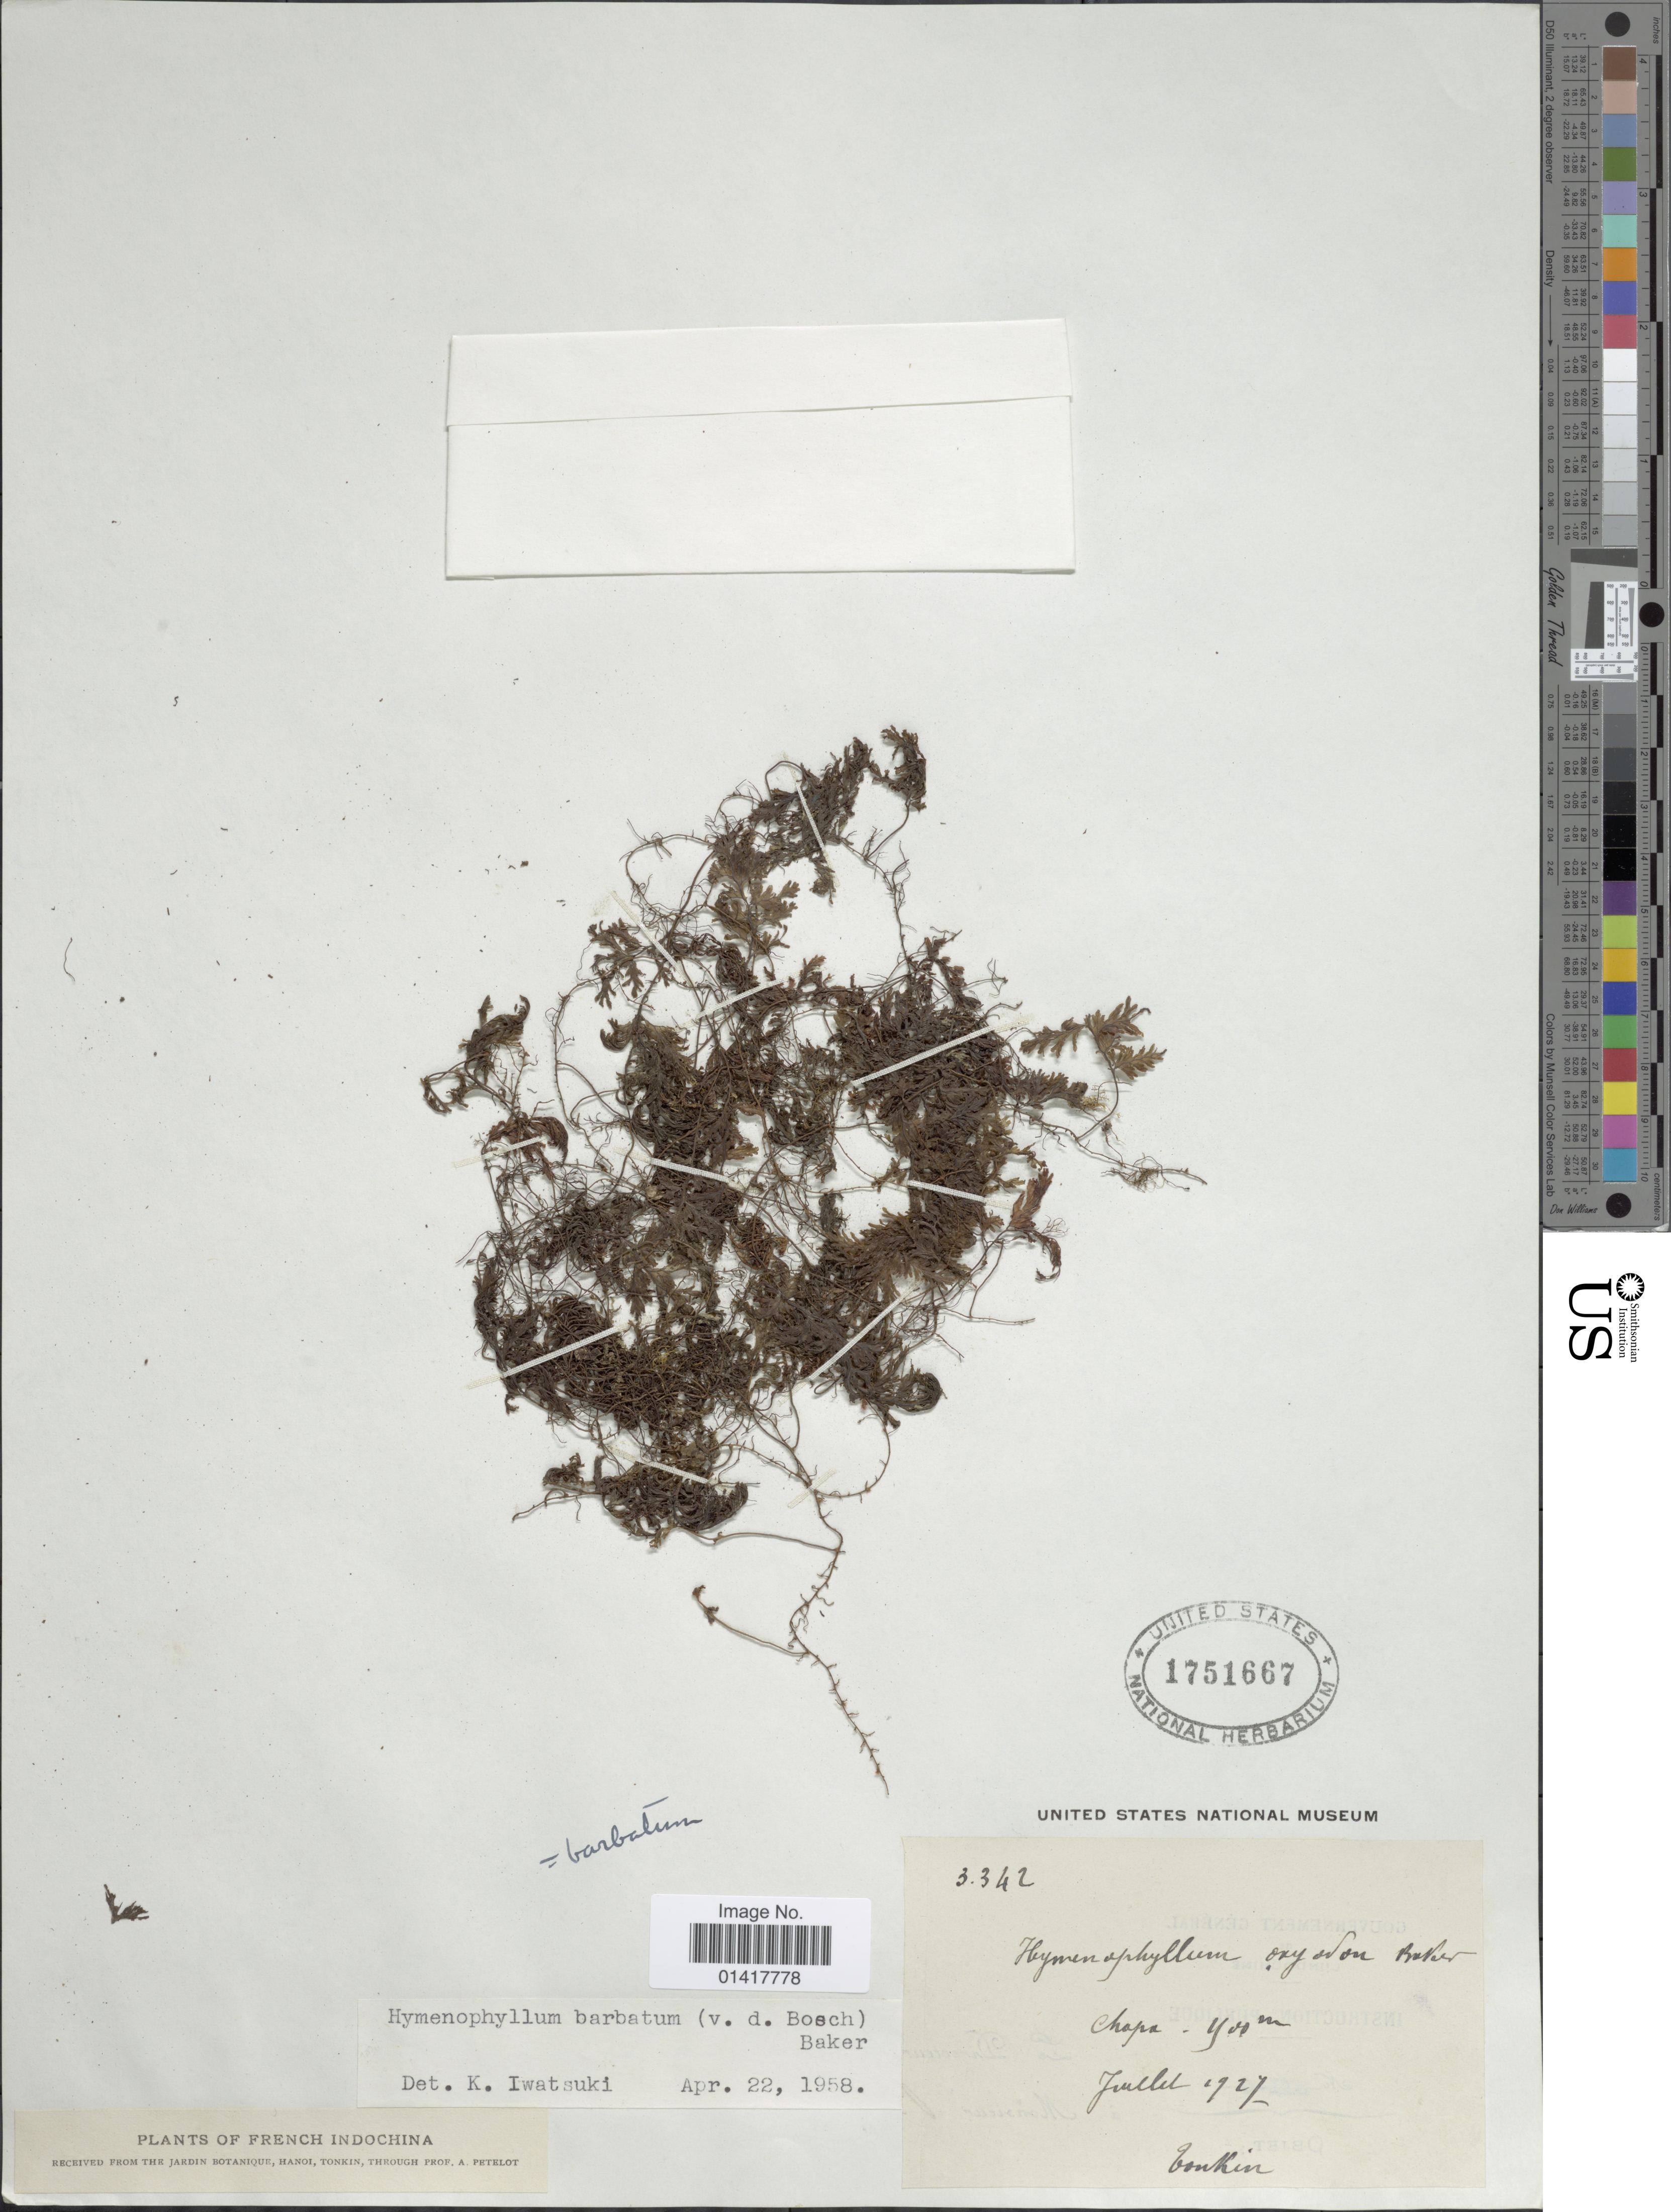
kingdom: Plantae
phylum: Tracheophyta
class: Polypodiopsida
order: Hymenophyllales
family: Hymenophyllaceae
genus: Hymenophyllum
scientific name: Hymenophyllum barbatum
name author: (Bosch) Baker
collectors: A. Petelot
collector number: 3342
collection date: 1927-07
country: Vietnam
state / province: Lao Cai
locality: Tonkin. Chapa. French Indochina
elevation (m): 900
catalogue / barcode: US 1751667